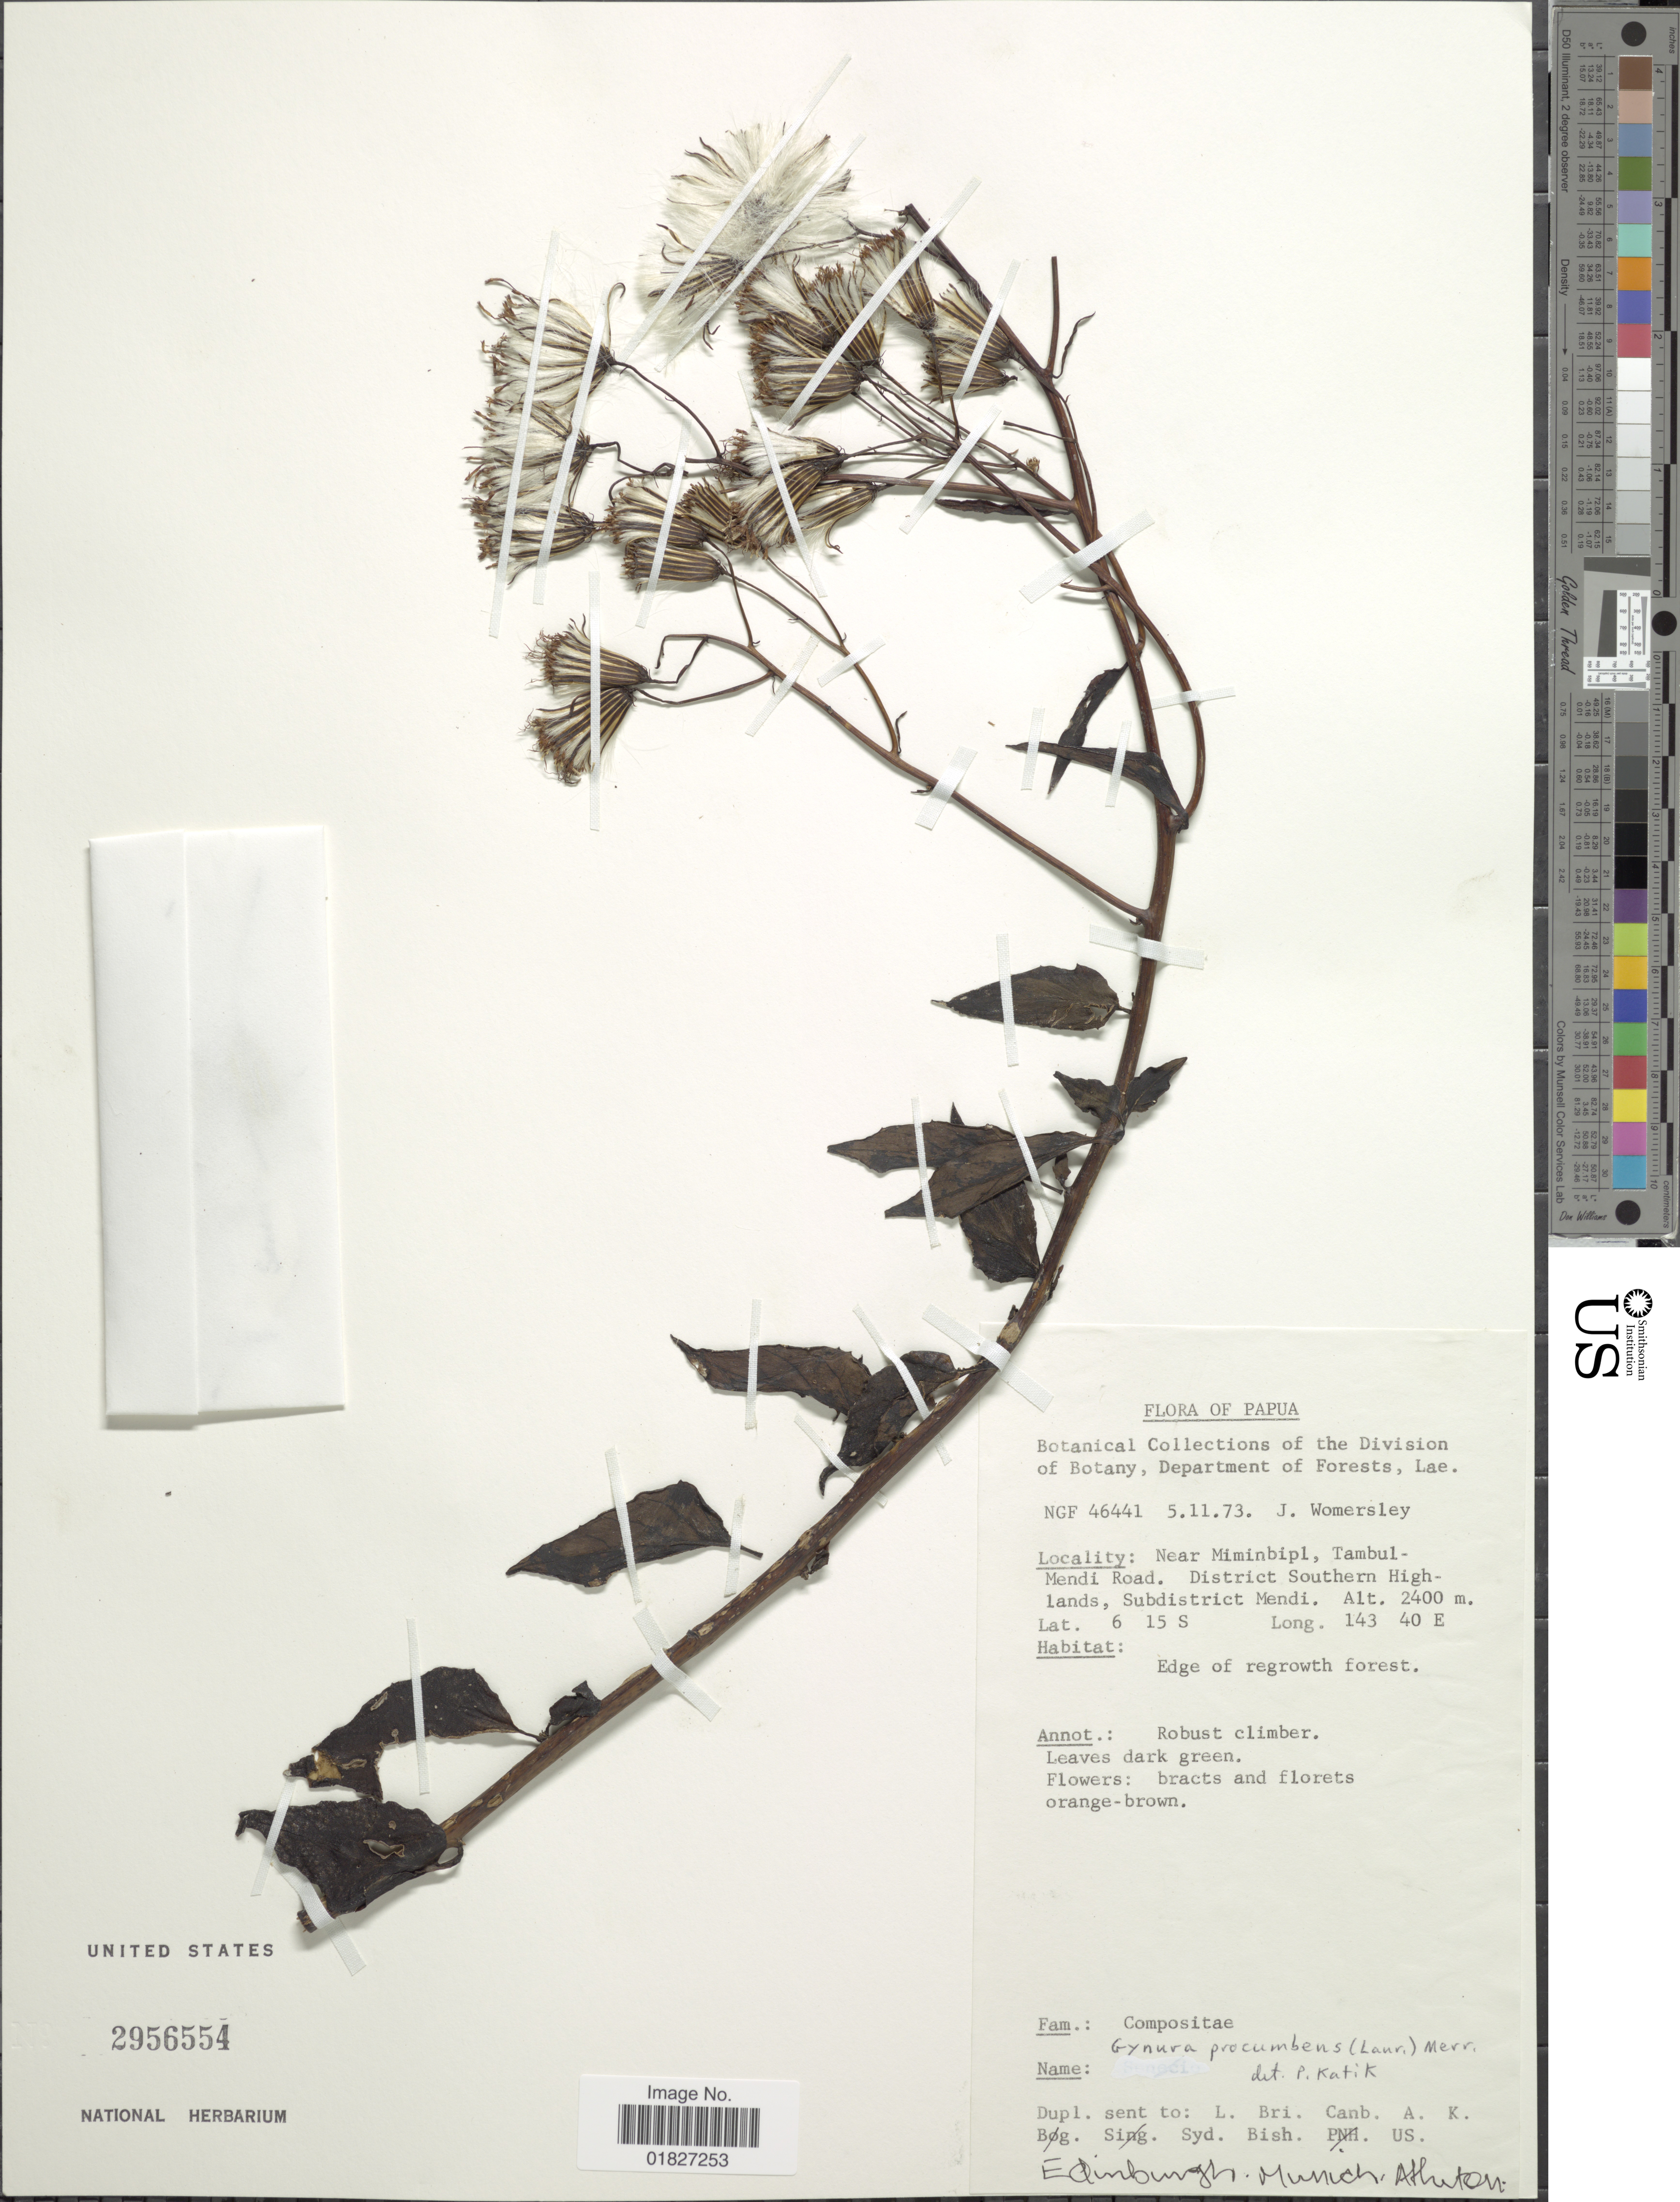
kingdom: Plantae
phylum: Tracheophyta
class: Magnoliopsida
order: Asterales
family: Asteraceae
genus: Gynura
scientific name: Gynura procumbens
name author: (Lour.) Merr.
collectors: J. S. Womersley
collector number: NGF46441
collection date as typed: Transcribed d/m/y: 5/11/73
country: Papua New Guinea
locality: Papua, near Miminbipl, Tambul-Mendi Road, district Southern Highlands, Subdistrict Mendi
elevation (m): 2400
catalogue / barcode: US 2956554